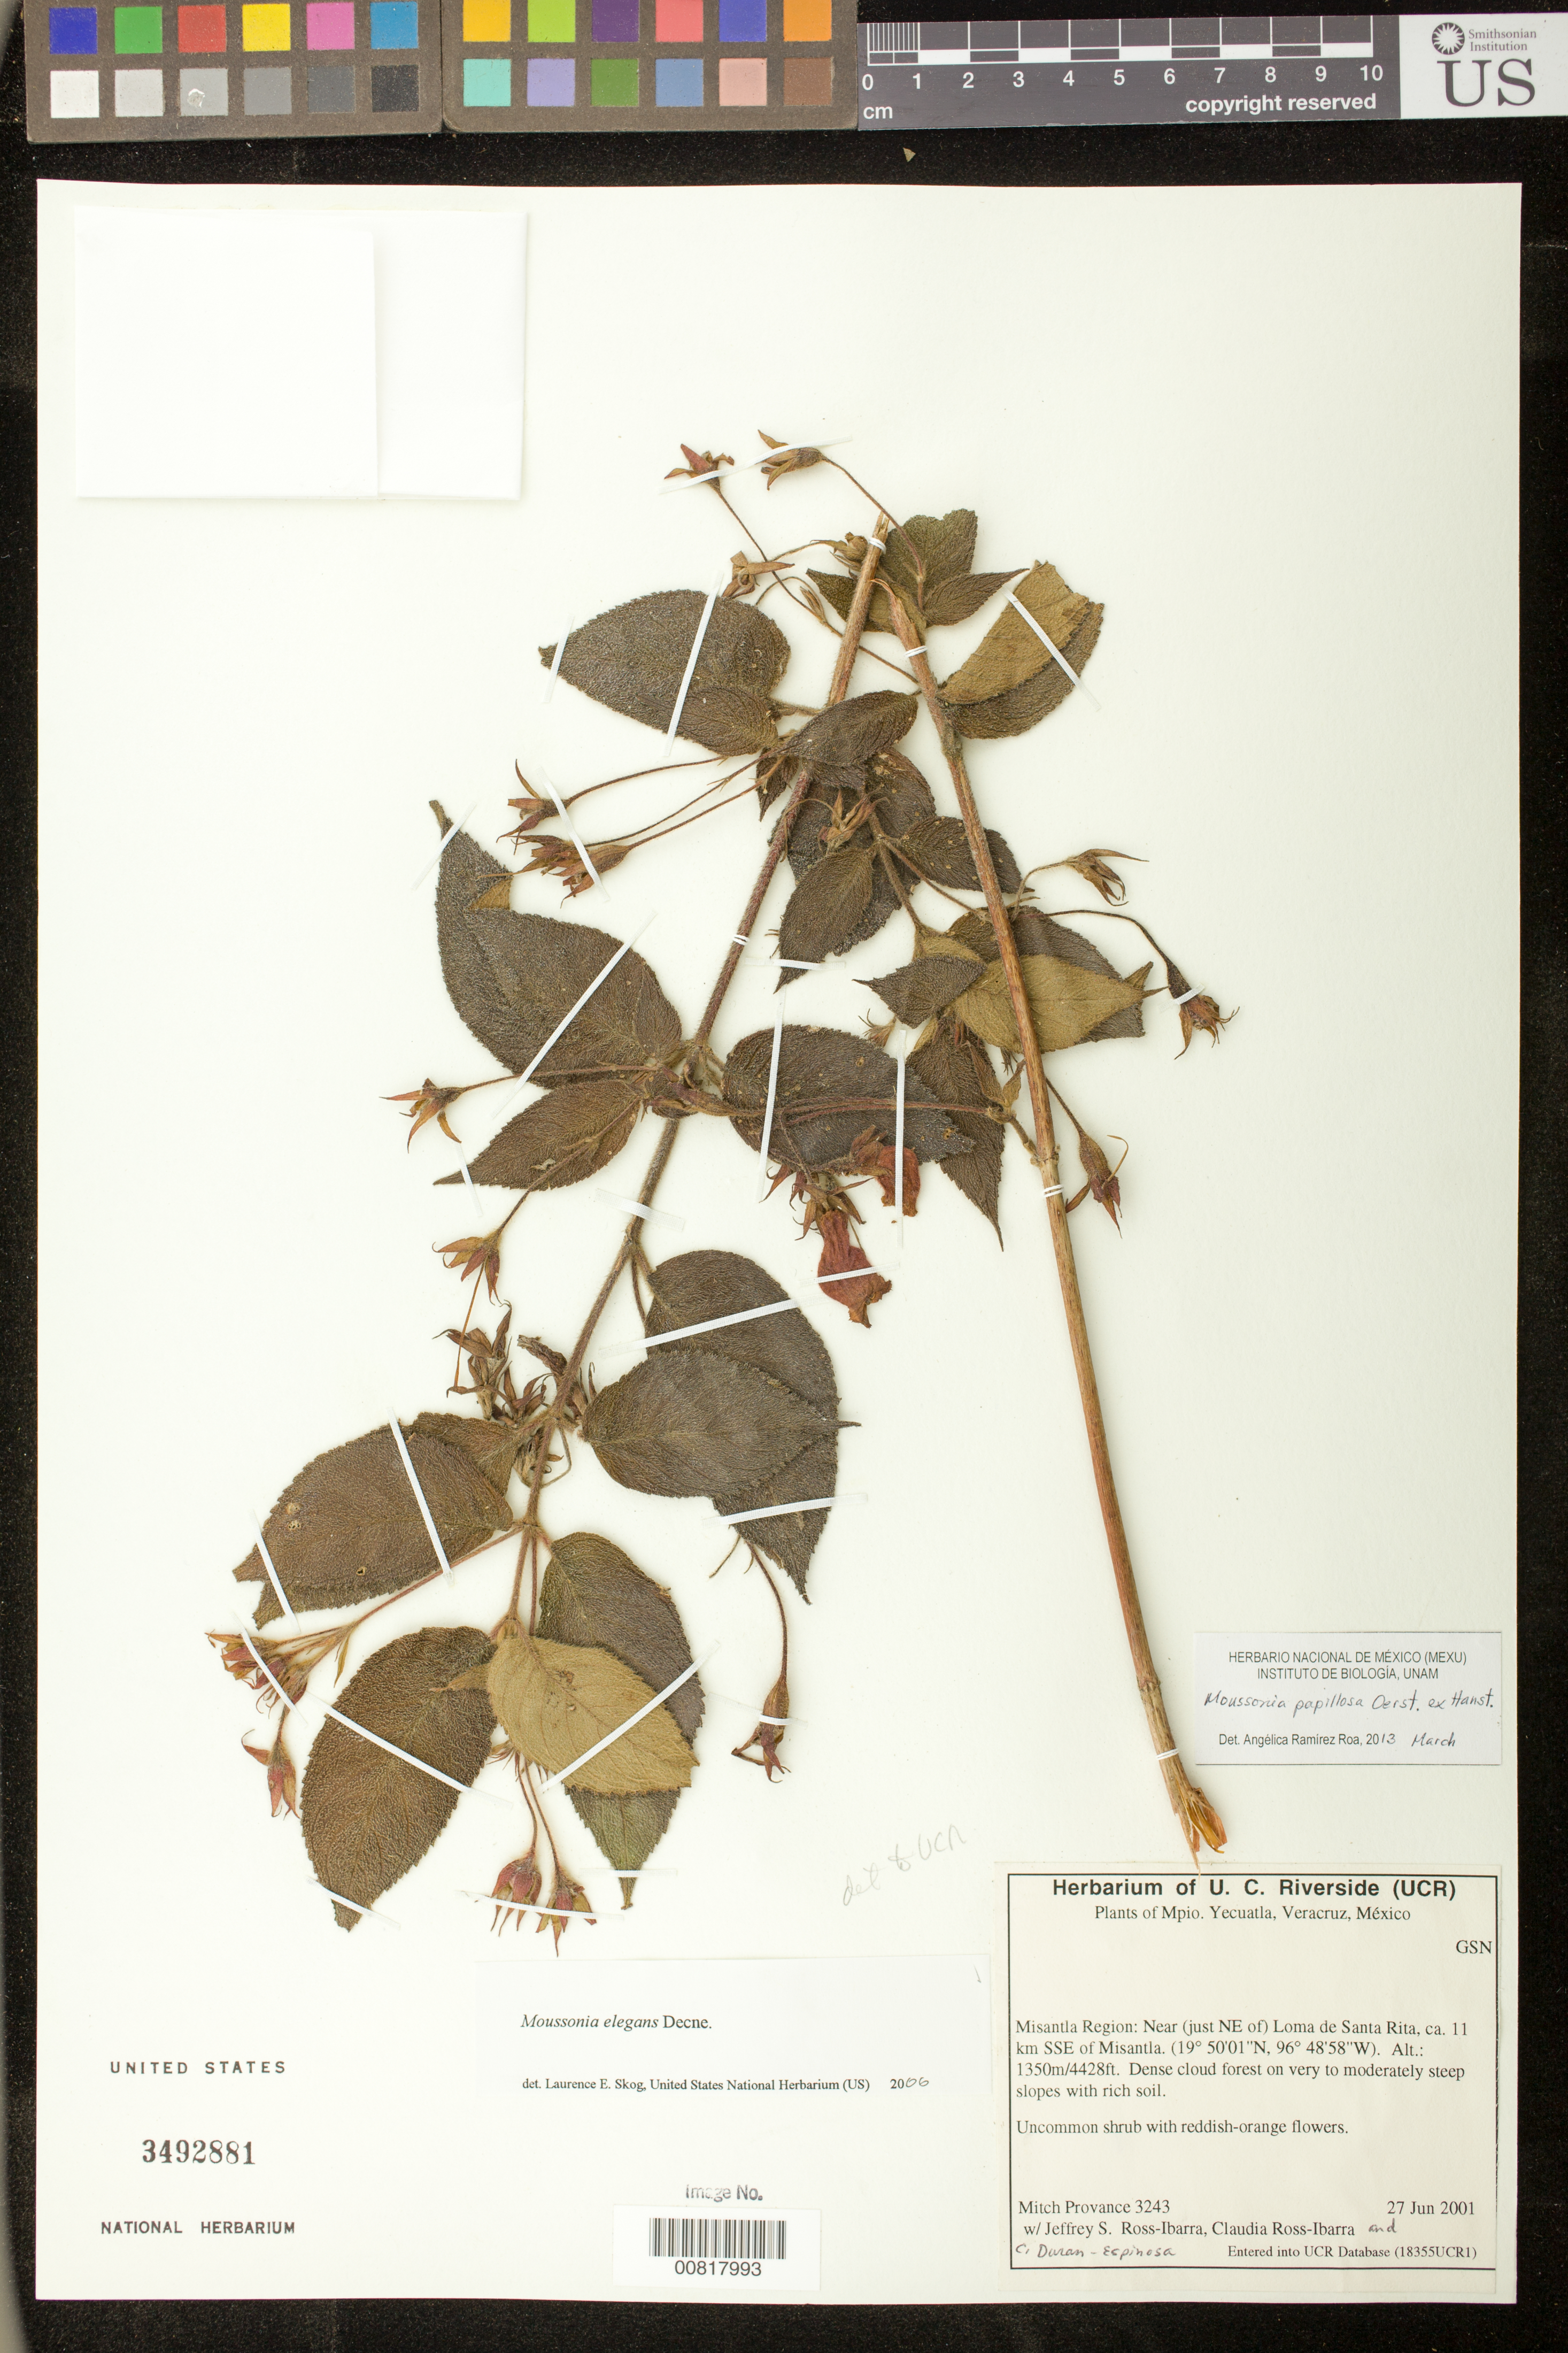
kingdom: Plantae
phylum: Tracheophyta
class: Magnoliopsida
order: Lamiales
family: Gesneriaceae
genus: Moussonia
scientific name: Moussonia papillosa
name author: Oerst. ex Hanst.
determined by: Ramírez-Roa, A.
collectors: M. Provance, J. Ross-Ibarra, C. Ross-Ibarra & C. Duran-Espinosa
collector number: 3243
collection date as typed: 27 Jun 2001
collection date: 2001-06-27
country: Mexico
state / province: Veracruz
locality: Mpio. Yecuatla, Misantla Region: near (just NE of) Loma de Santa Rita, ca. 11 km SSE of Misantla.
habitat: Dense cloud forest on very to moderately steep slopes with rich soil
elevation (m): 1350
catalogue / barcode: US 3492881